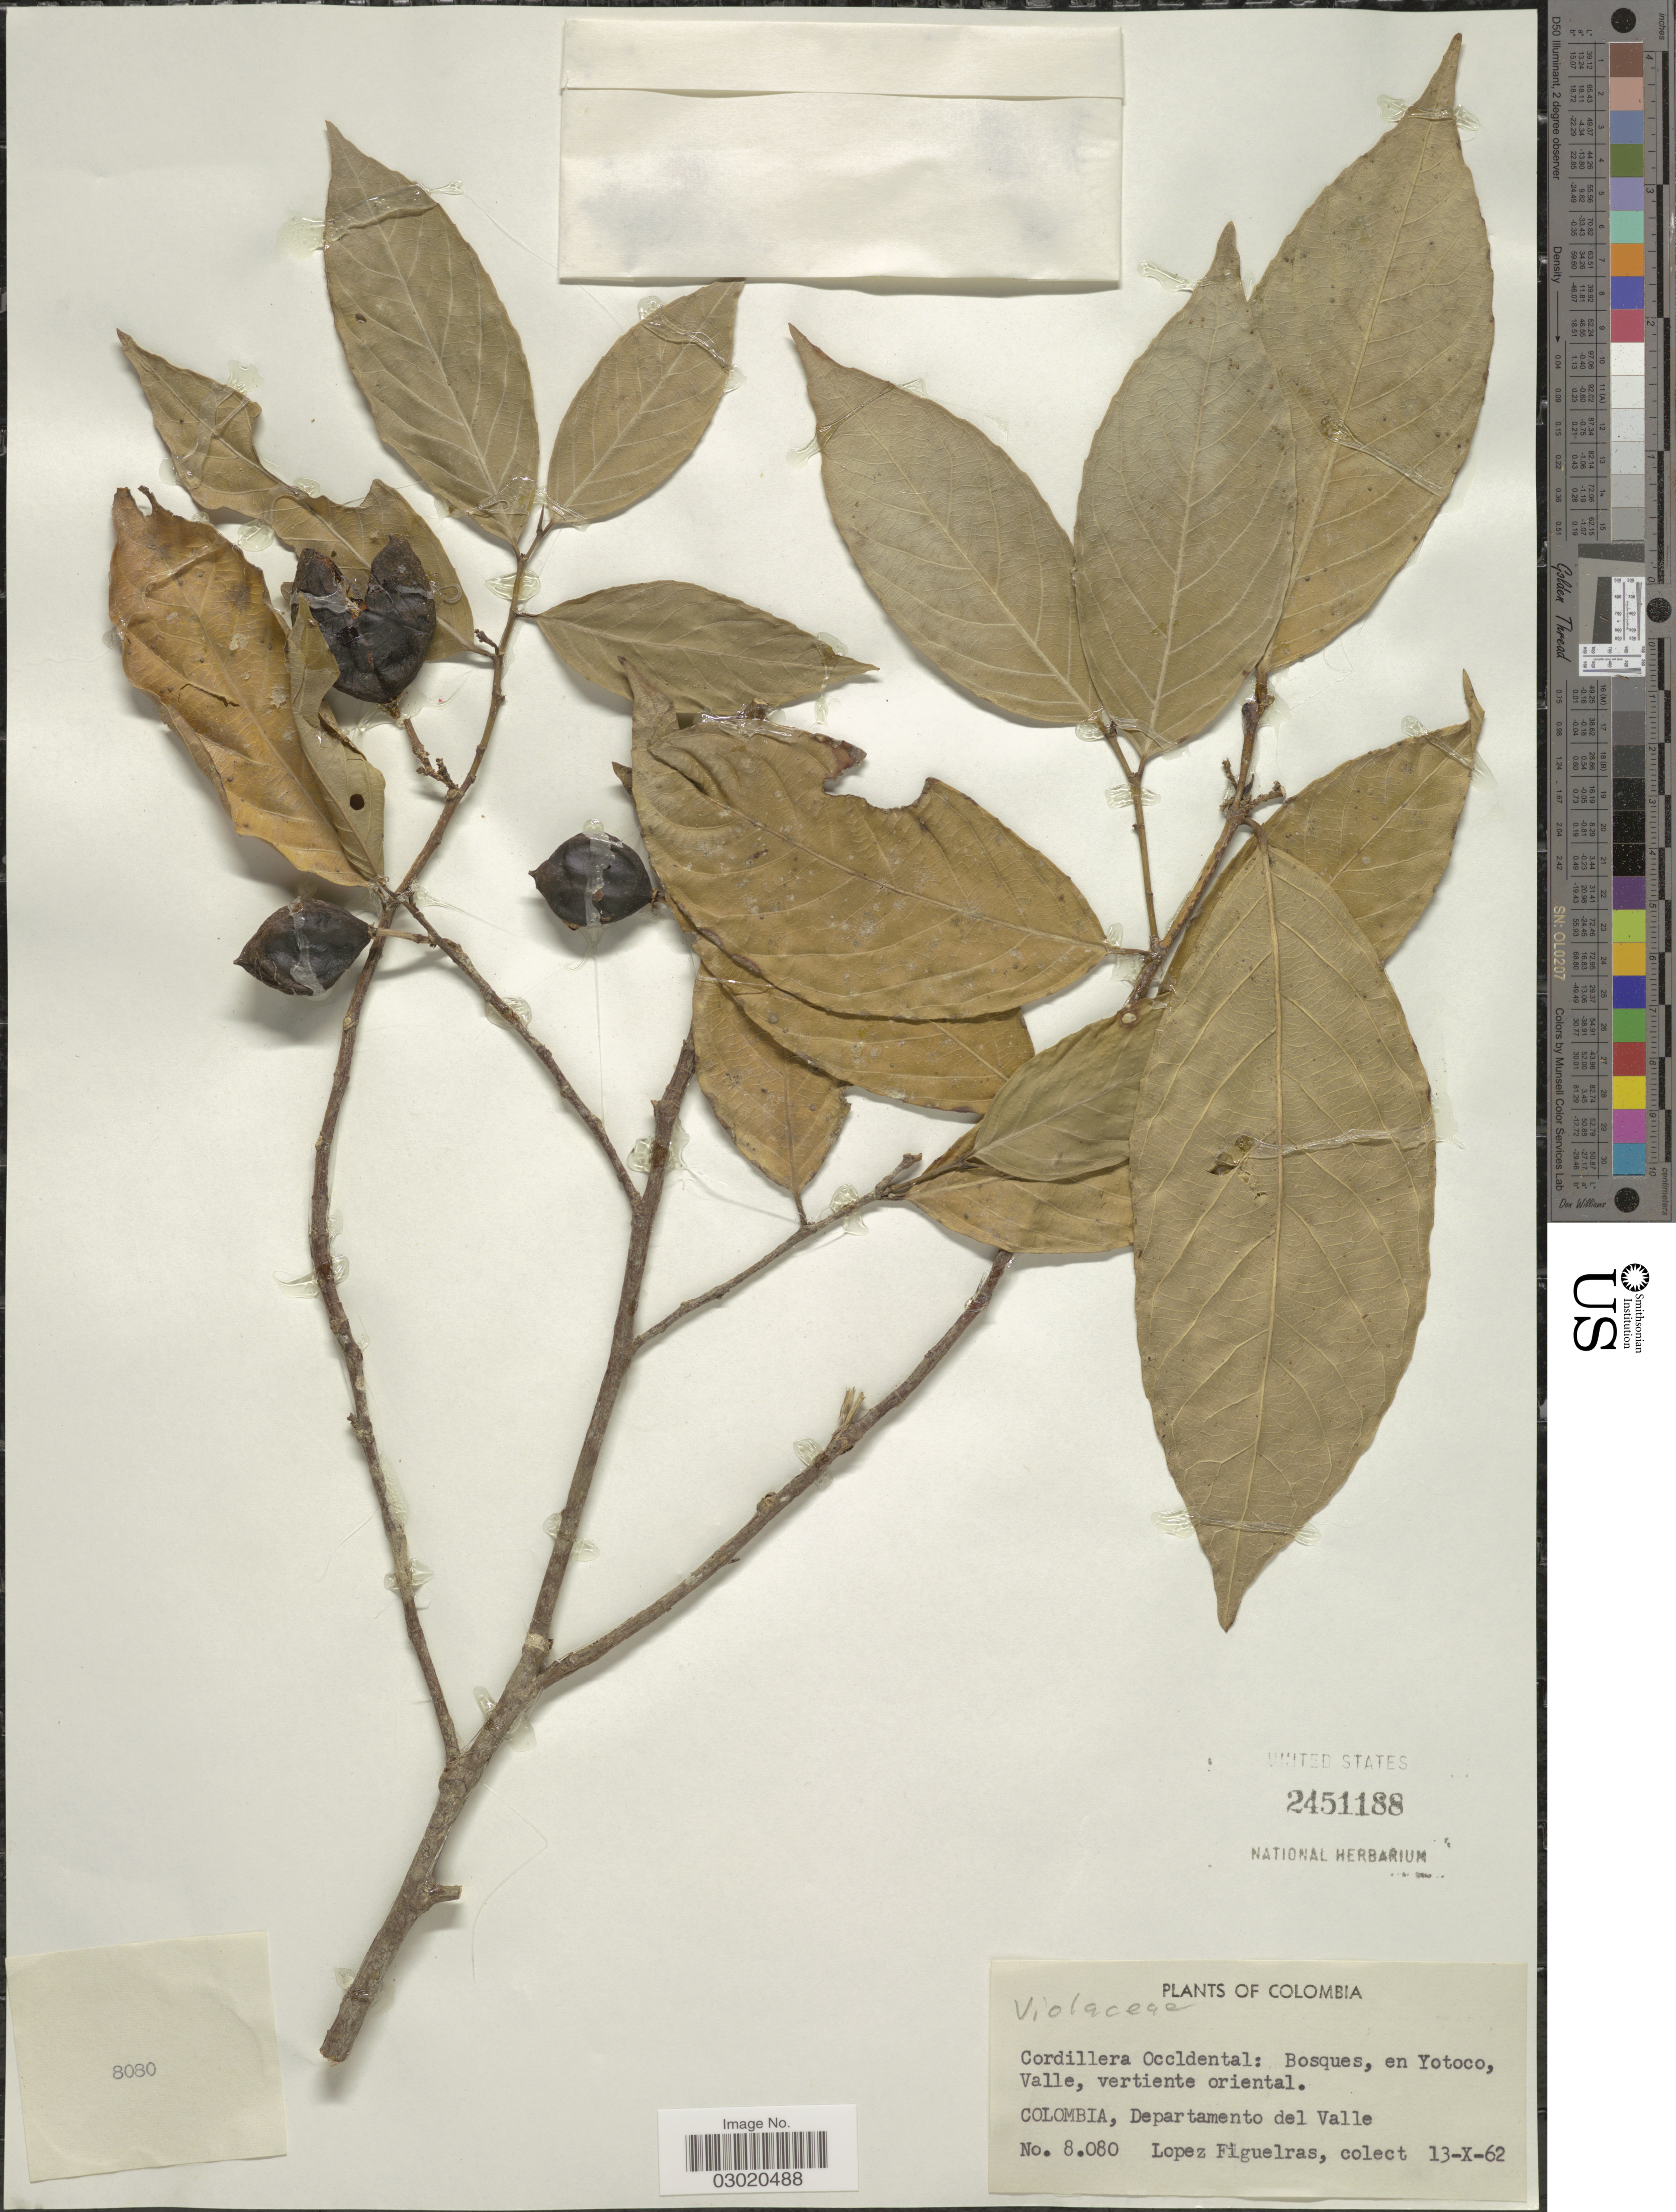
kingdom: Plantae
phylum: Tracheophyta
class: Magnoliopsida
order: Malpighiales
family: Violaceae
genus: Gloeospermum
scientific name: Gloeospermum sp.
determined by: Hoyos-Gomez, S. E.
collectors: L. Figuelras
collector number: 8080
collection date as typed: Transcribed d/m/y: 13/10/62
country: Colombia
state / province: Valle del Cauca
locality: Cordillera Occldental: Bosques, en Yotoco, Valle, vertiente oriental. Departamento del Valle.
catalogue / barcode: US 2451188